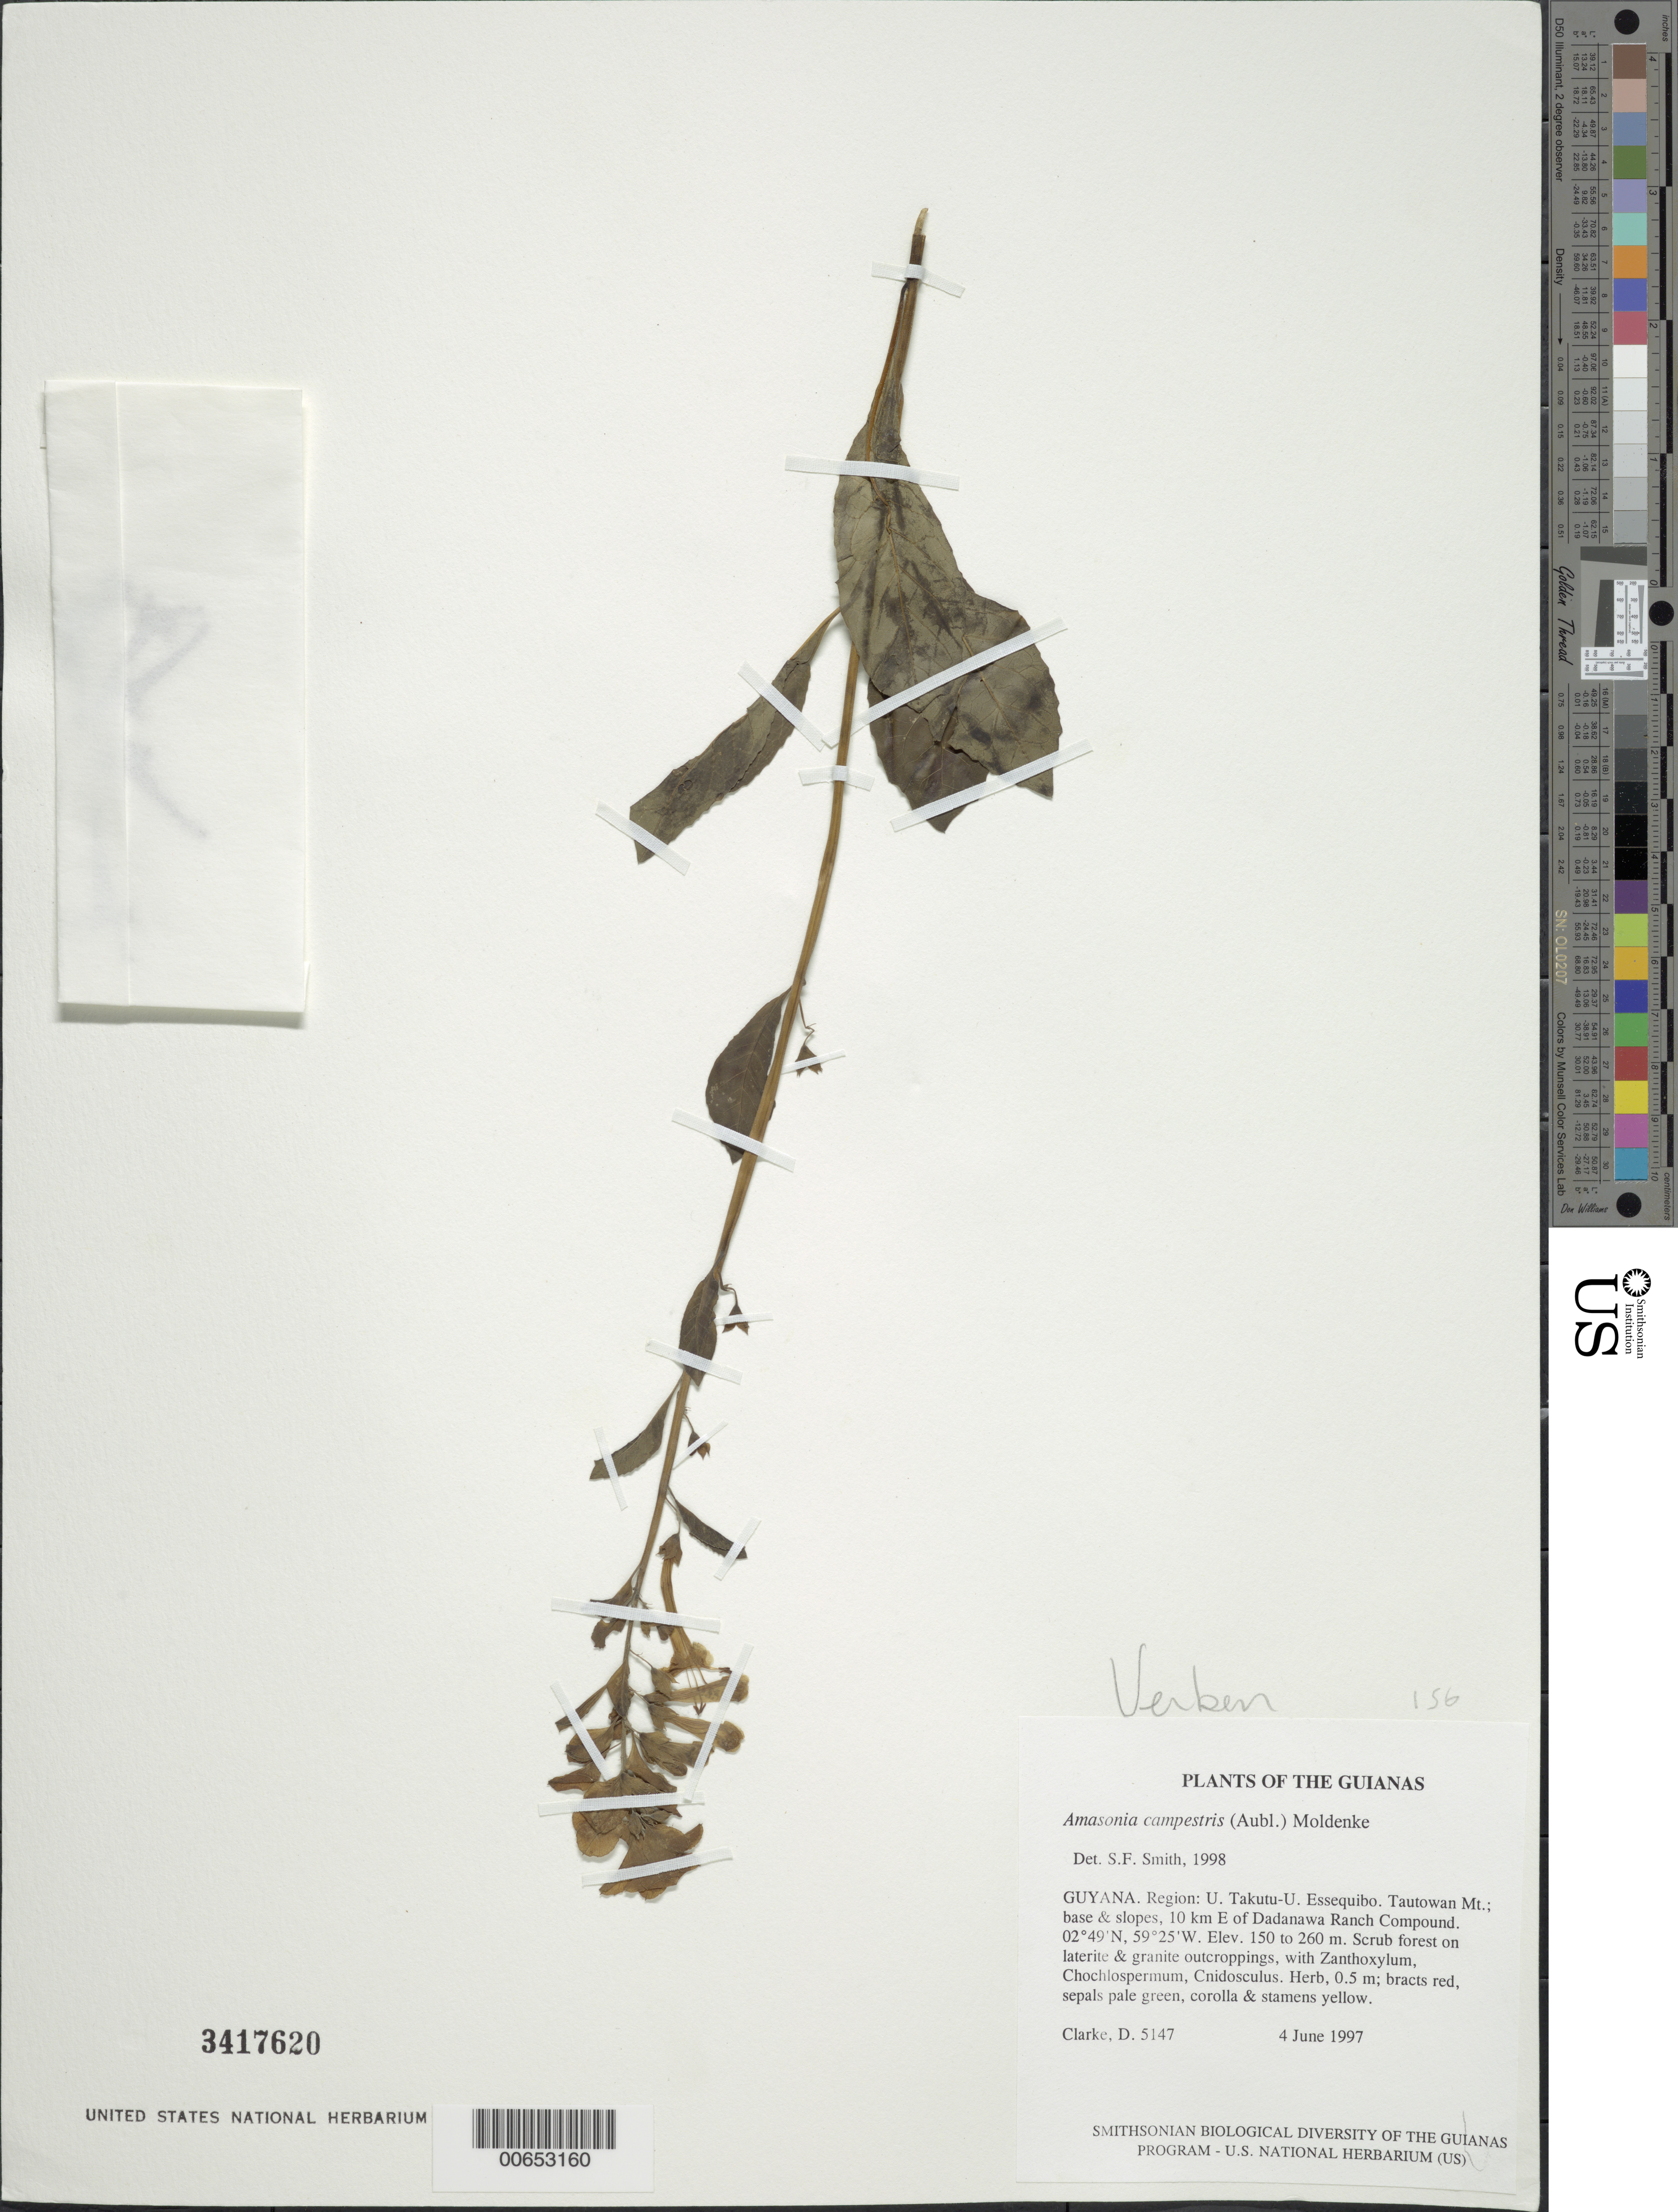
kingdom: Plantae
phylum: Tracheophyta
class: Magnoliopsida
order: Lamiales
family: Lamiaceae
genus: Amasonia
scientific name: Amasonia campestris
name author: (Aubl.) Moldenke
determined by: Smith, Stephen F., (US), NMNH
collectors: H. D. Clarke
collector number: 5147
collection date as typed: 4 June 1997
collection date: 1997-06-04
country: Guyana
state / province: U. Takutu-U. Essequibo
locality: Tautowan Mt.; base & slopes, 10 km E of Dadanawa Ranch Compound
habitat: Scrub forest on laterite & granite outcroppings, with Zanthoxylum, Chochlospermum, Cnidoscolus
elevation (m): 150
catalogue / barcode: US 3417620